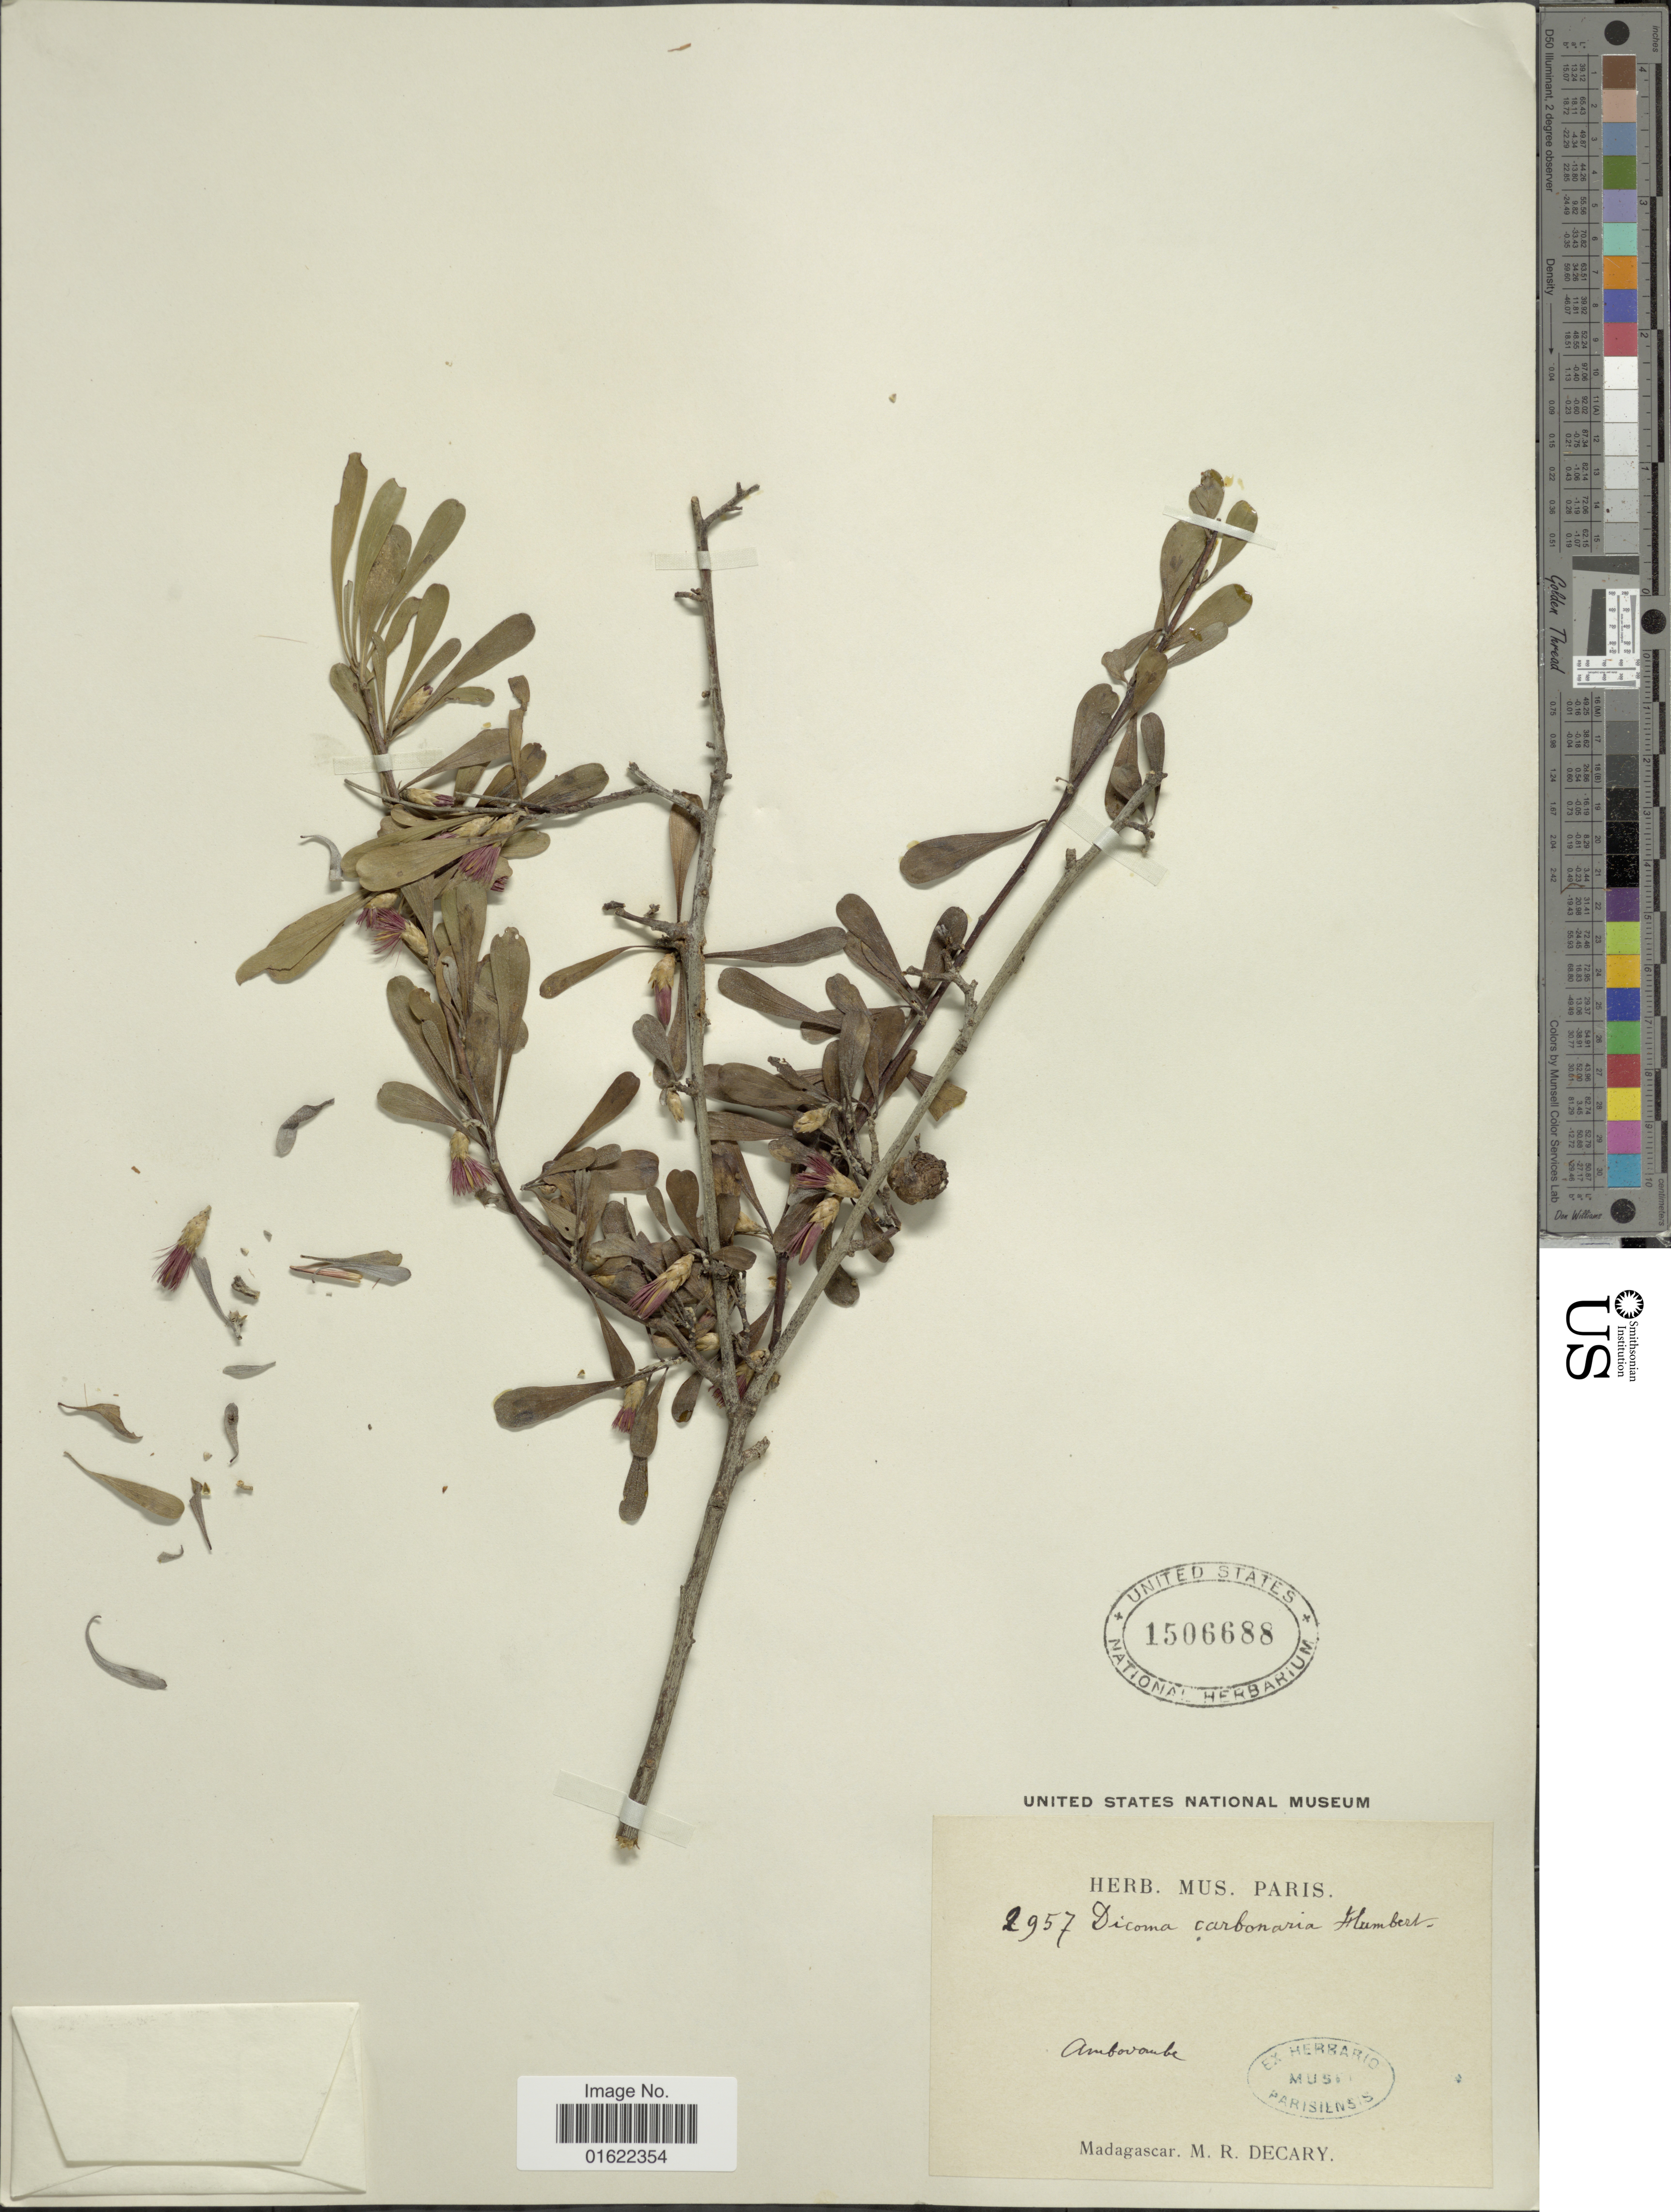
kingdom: Plantae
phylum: Tracheophyta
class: Magnoliopsida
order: Asterales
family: Asteraceae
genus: Cloiselia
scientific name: Cloiselia carbonaria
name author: S. Moore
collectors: R. Decary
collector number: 2957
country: Madagascar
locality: Amborambe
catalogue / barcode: US 1506688